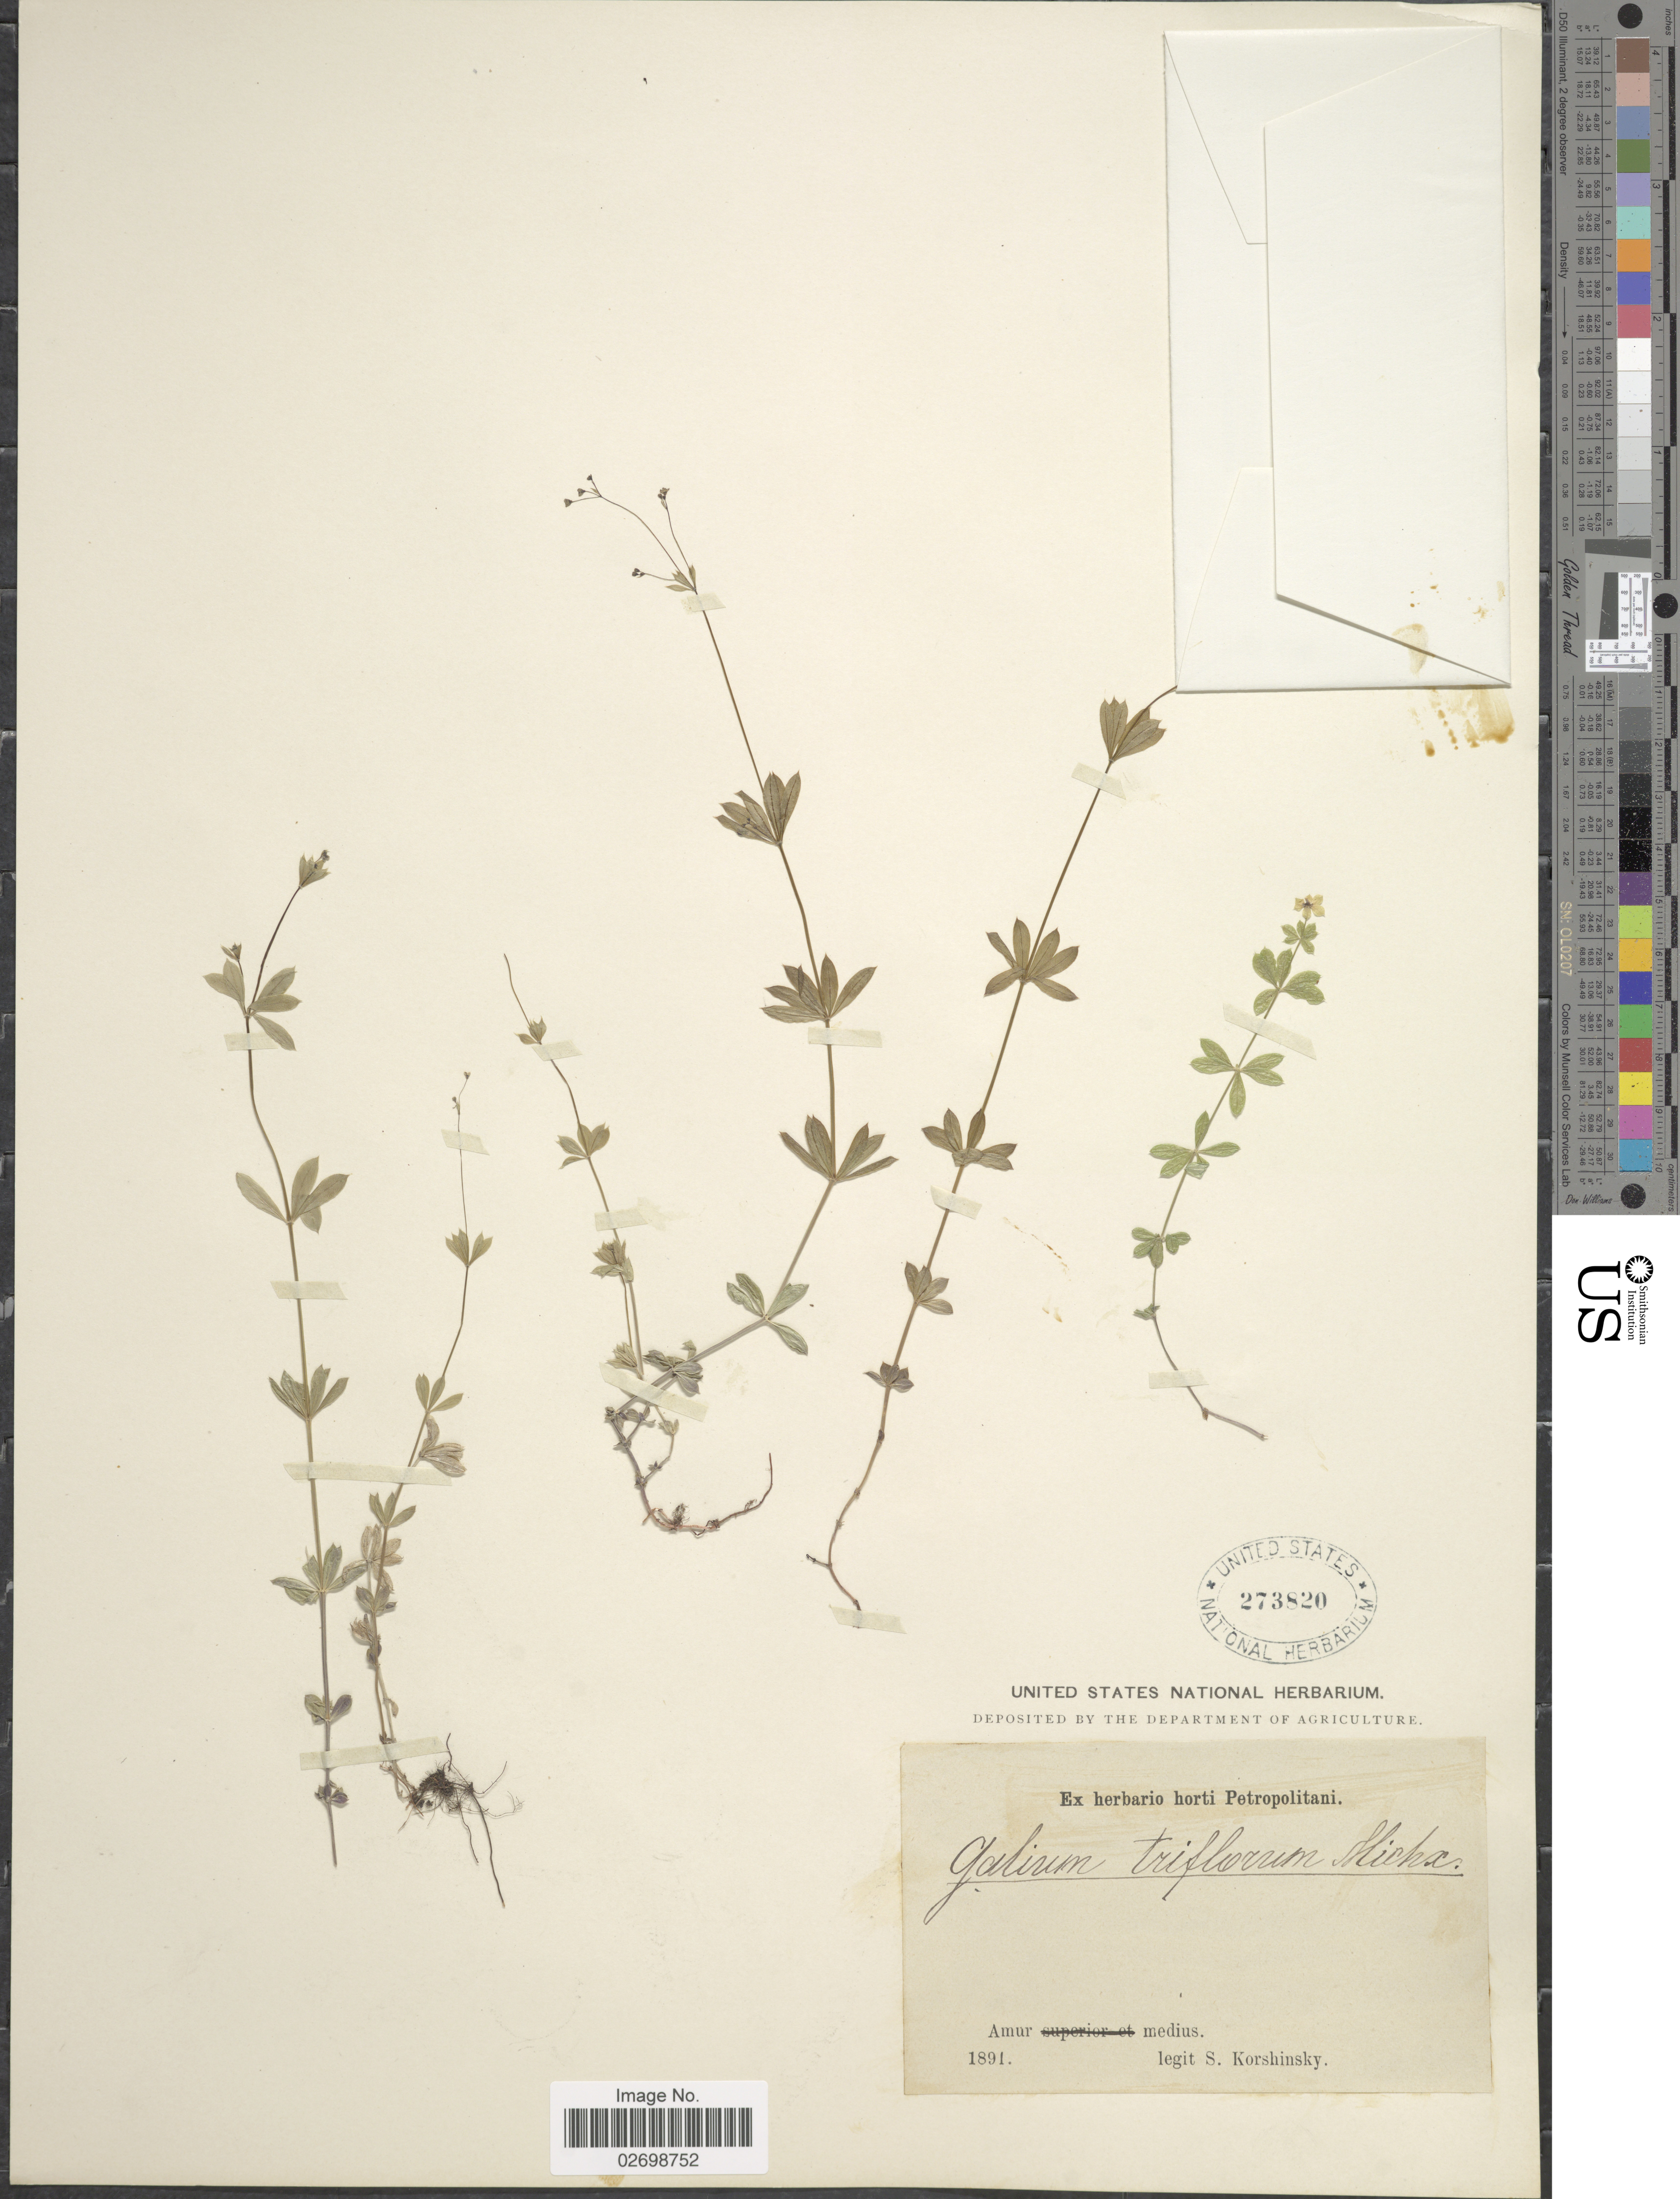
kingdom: Plantae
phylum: Tracheophyta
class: Magnoliopsida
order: Gentianales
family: Rubiaceae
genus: Galium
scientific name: Galium triflorum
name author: Michx.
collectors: S. I. Korshinsky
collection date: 1891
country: Russian Federation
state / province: Amur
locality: Amur medius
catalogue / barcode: US 273820